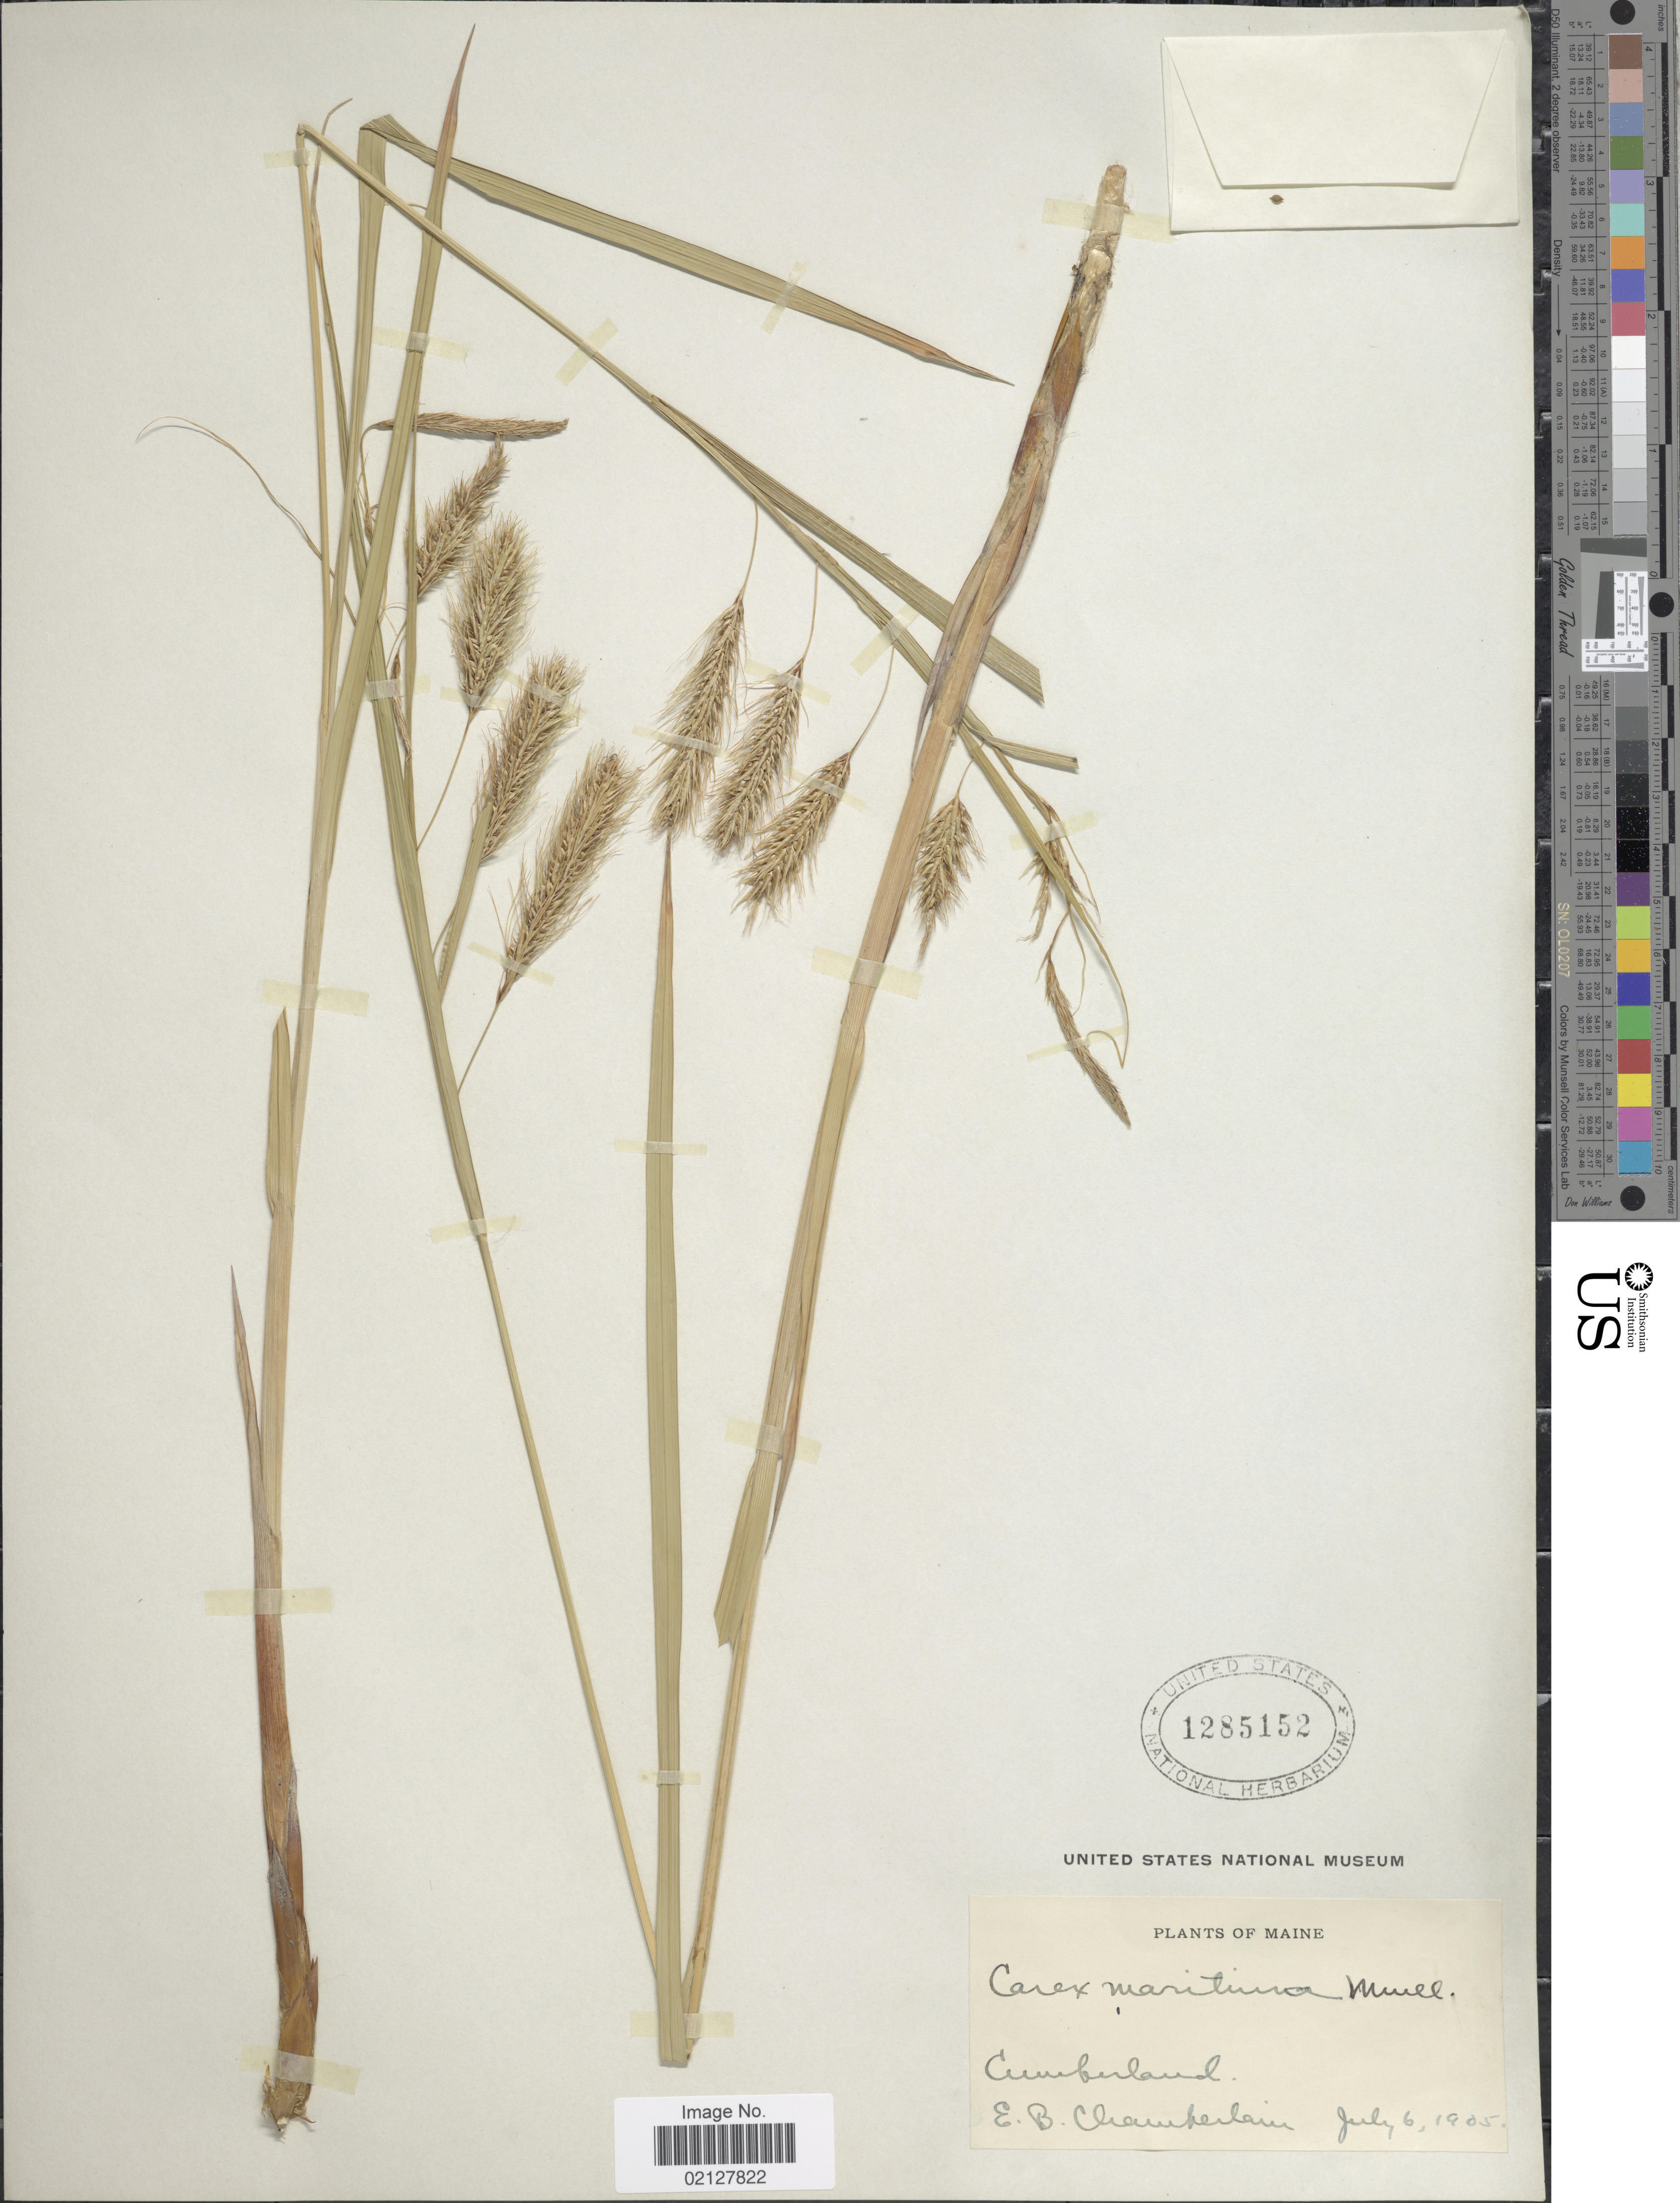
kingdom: Plantae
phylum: Tracheophyta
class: Liliopsida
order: Poales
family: Cyperaceae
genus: Carex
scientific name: Carex paleacea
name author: Schreb. ex Wahlenb.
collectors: E. Chamberlain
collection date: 1905-07-06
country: United States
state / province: Maine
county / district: Cumberland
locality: Cumberland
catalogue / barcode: US 1285152